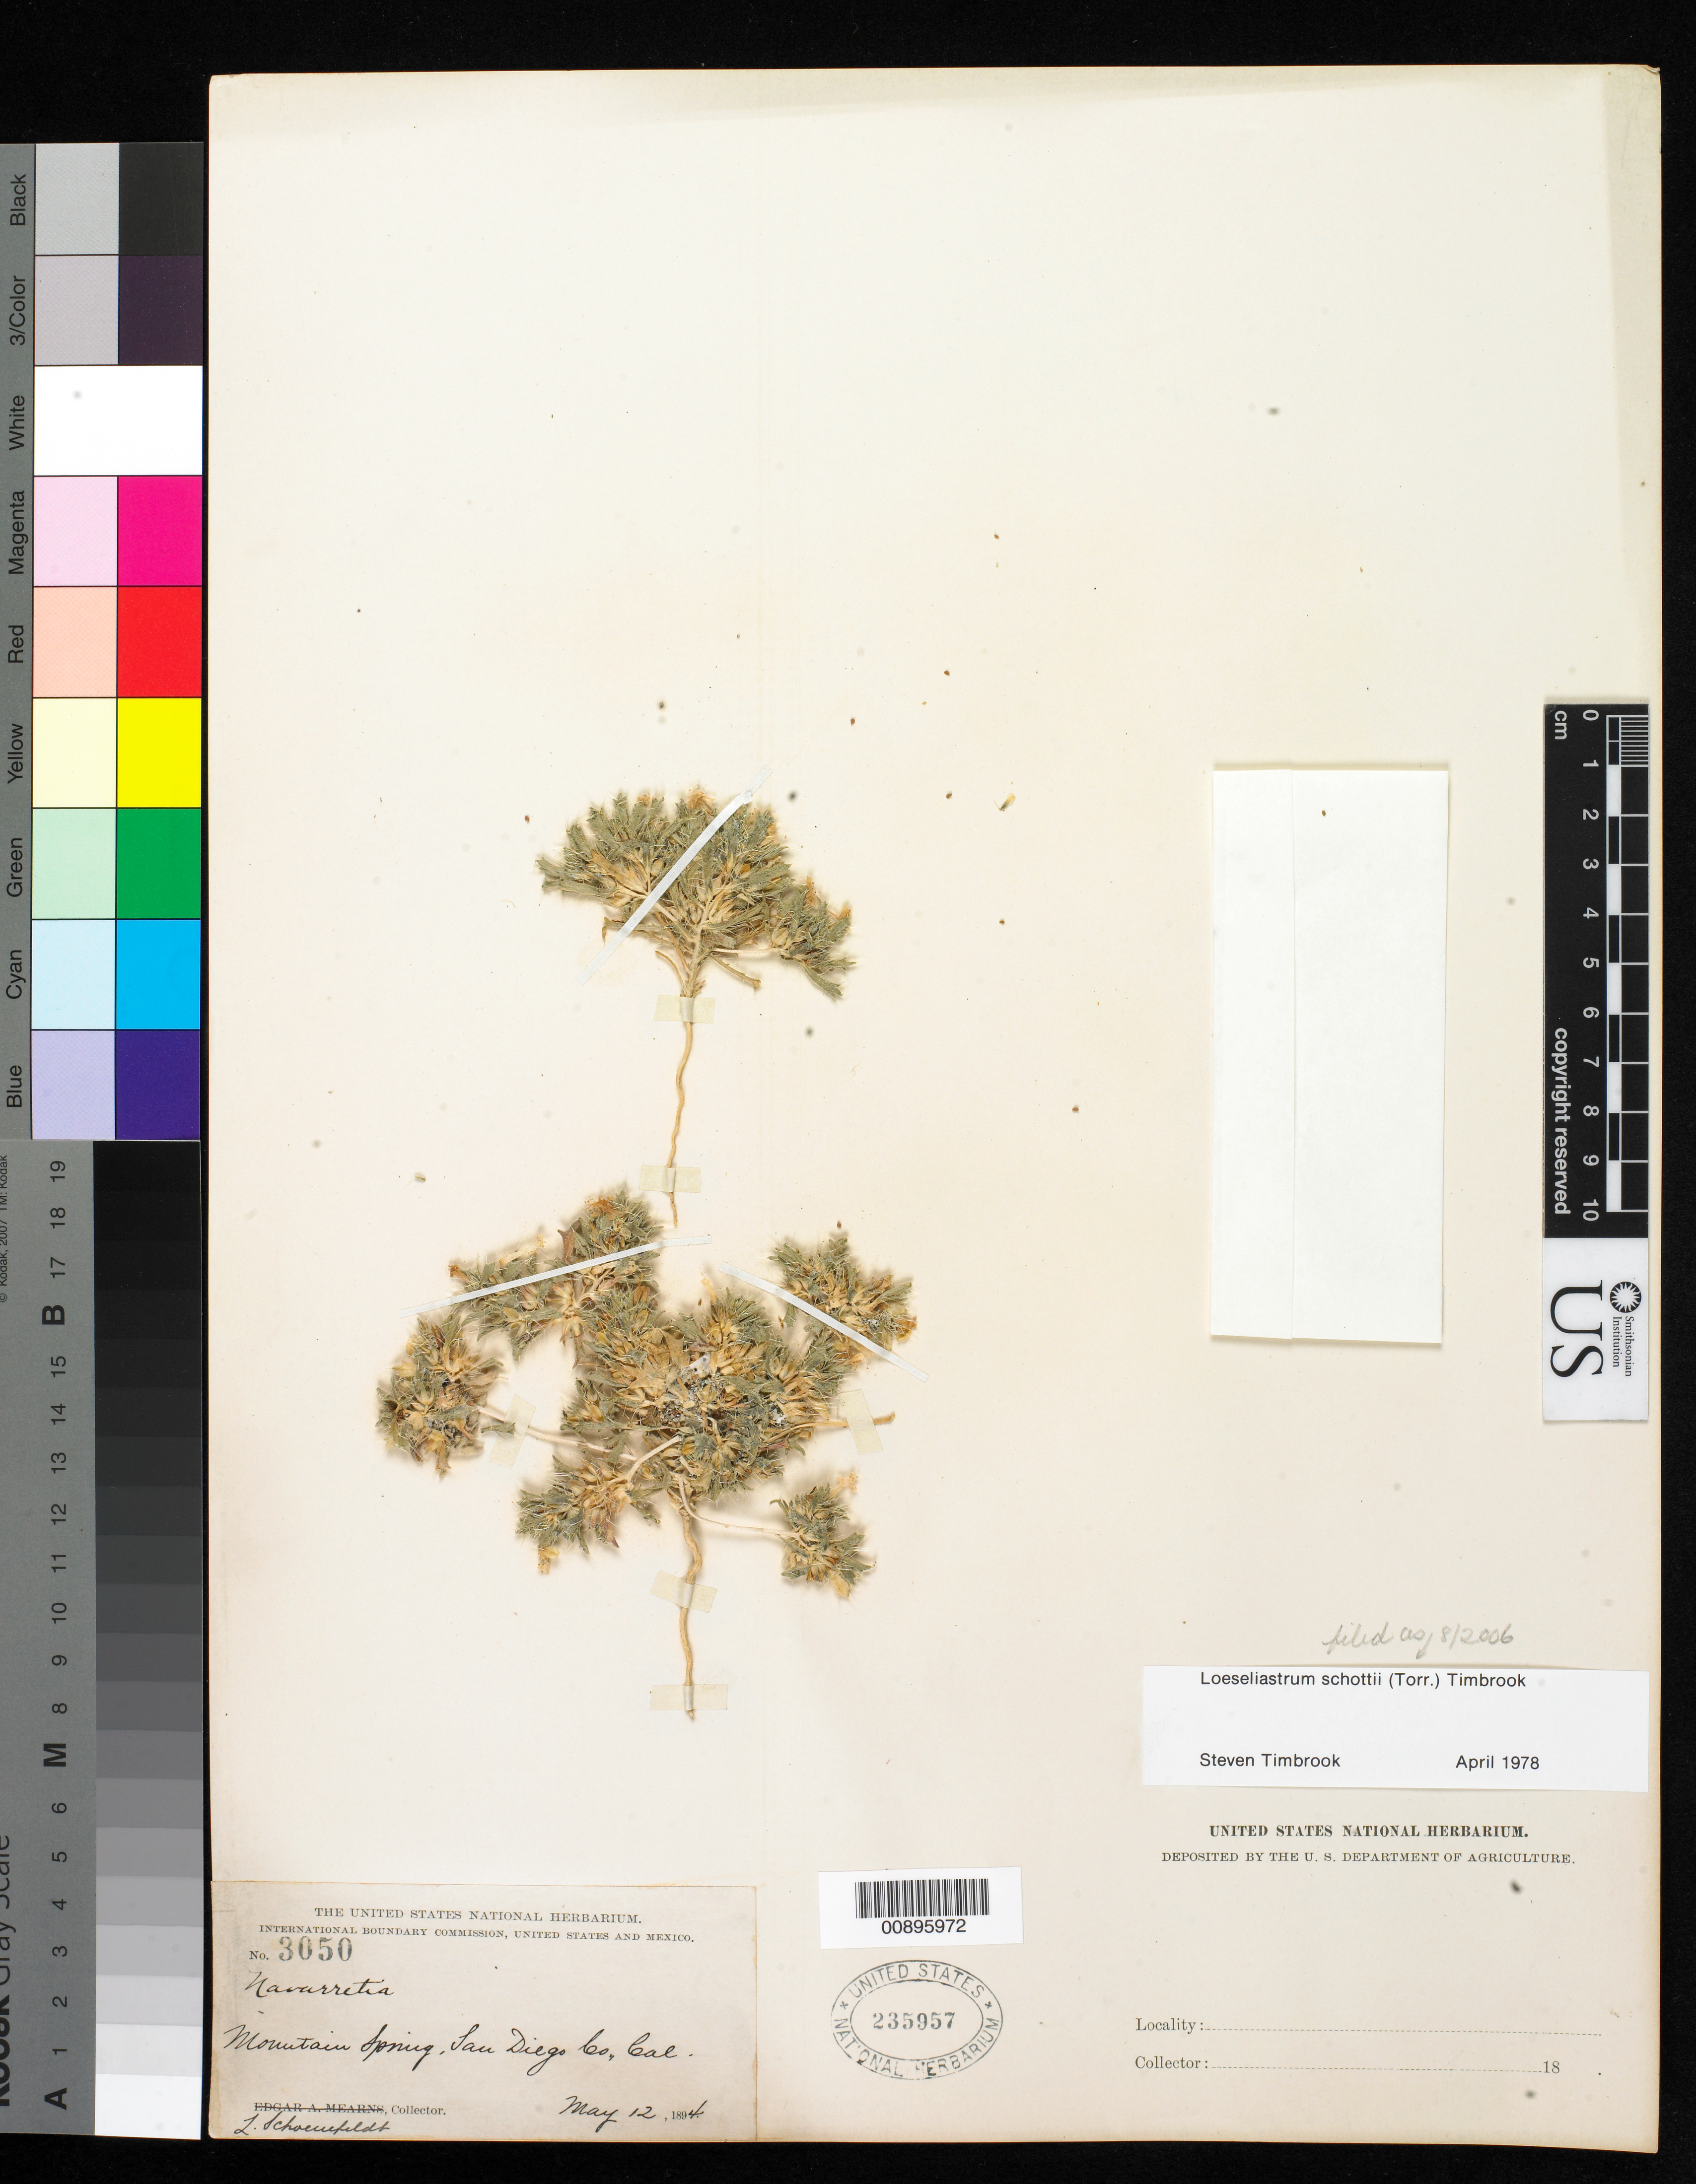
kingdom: Plantae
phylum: Tracheophyta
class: Magnoliopsida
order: Ericales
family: Polemoniaceae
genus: Loeseliastrum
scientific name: Loeseliastrum schottii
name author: (Torr.) Timbrook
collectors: L. Schoenfeldt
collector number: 3050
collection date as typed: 12 May 1894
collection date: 1894-05-12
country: United States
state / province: California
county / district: San Diego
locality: Mountain Spring, San Diego County, California.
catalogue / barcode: US 235957